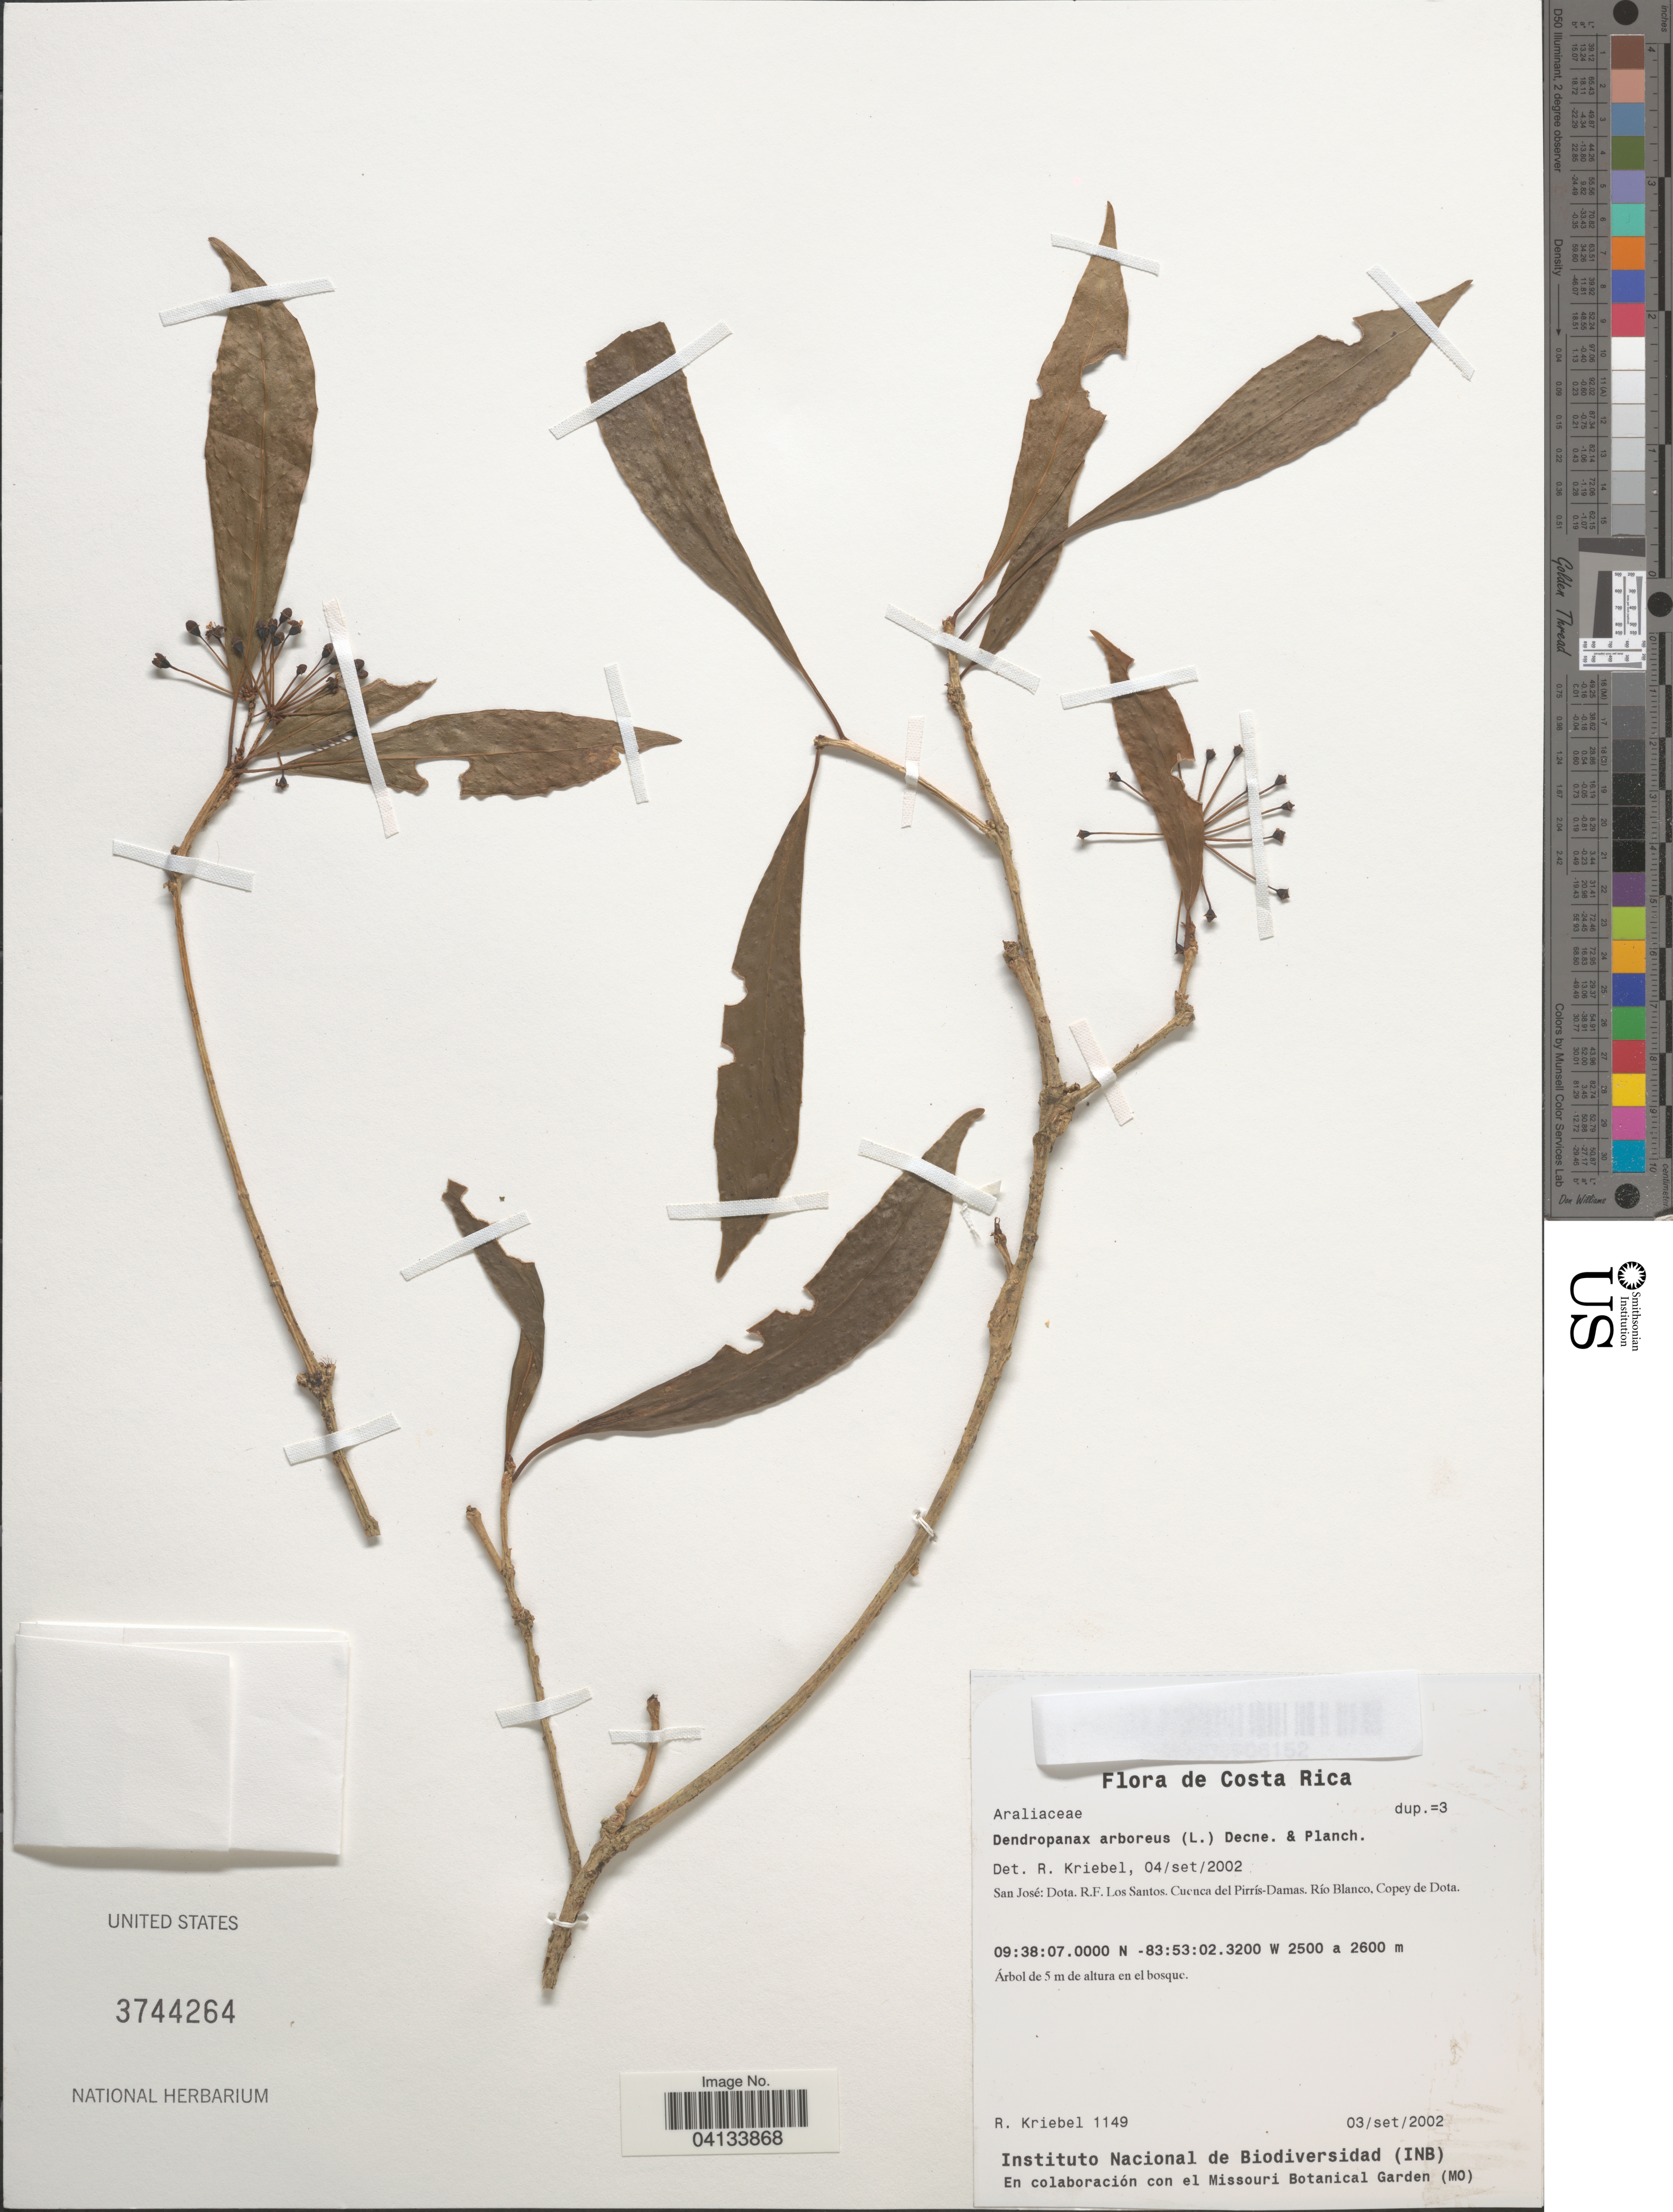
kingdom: Plantae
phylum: Tracheophyta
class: Magnoliopsida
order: Apiales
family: Araliaceae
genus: Dendropanax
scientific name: Dendropanax arboreus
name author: (L.) Decne. & Planch.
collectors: R. Kriebel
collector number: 1149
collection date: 2002-09-03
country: Costa Rica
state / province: San José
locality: Dota. R.F. Los Santos. Cuenca del Pirrís-Damas. Río Blanco, Copey de Dota.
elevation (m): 2500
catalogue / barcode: US 3744264